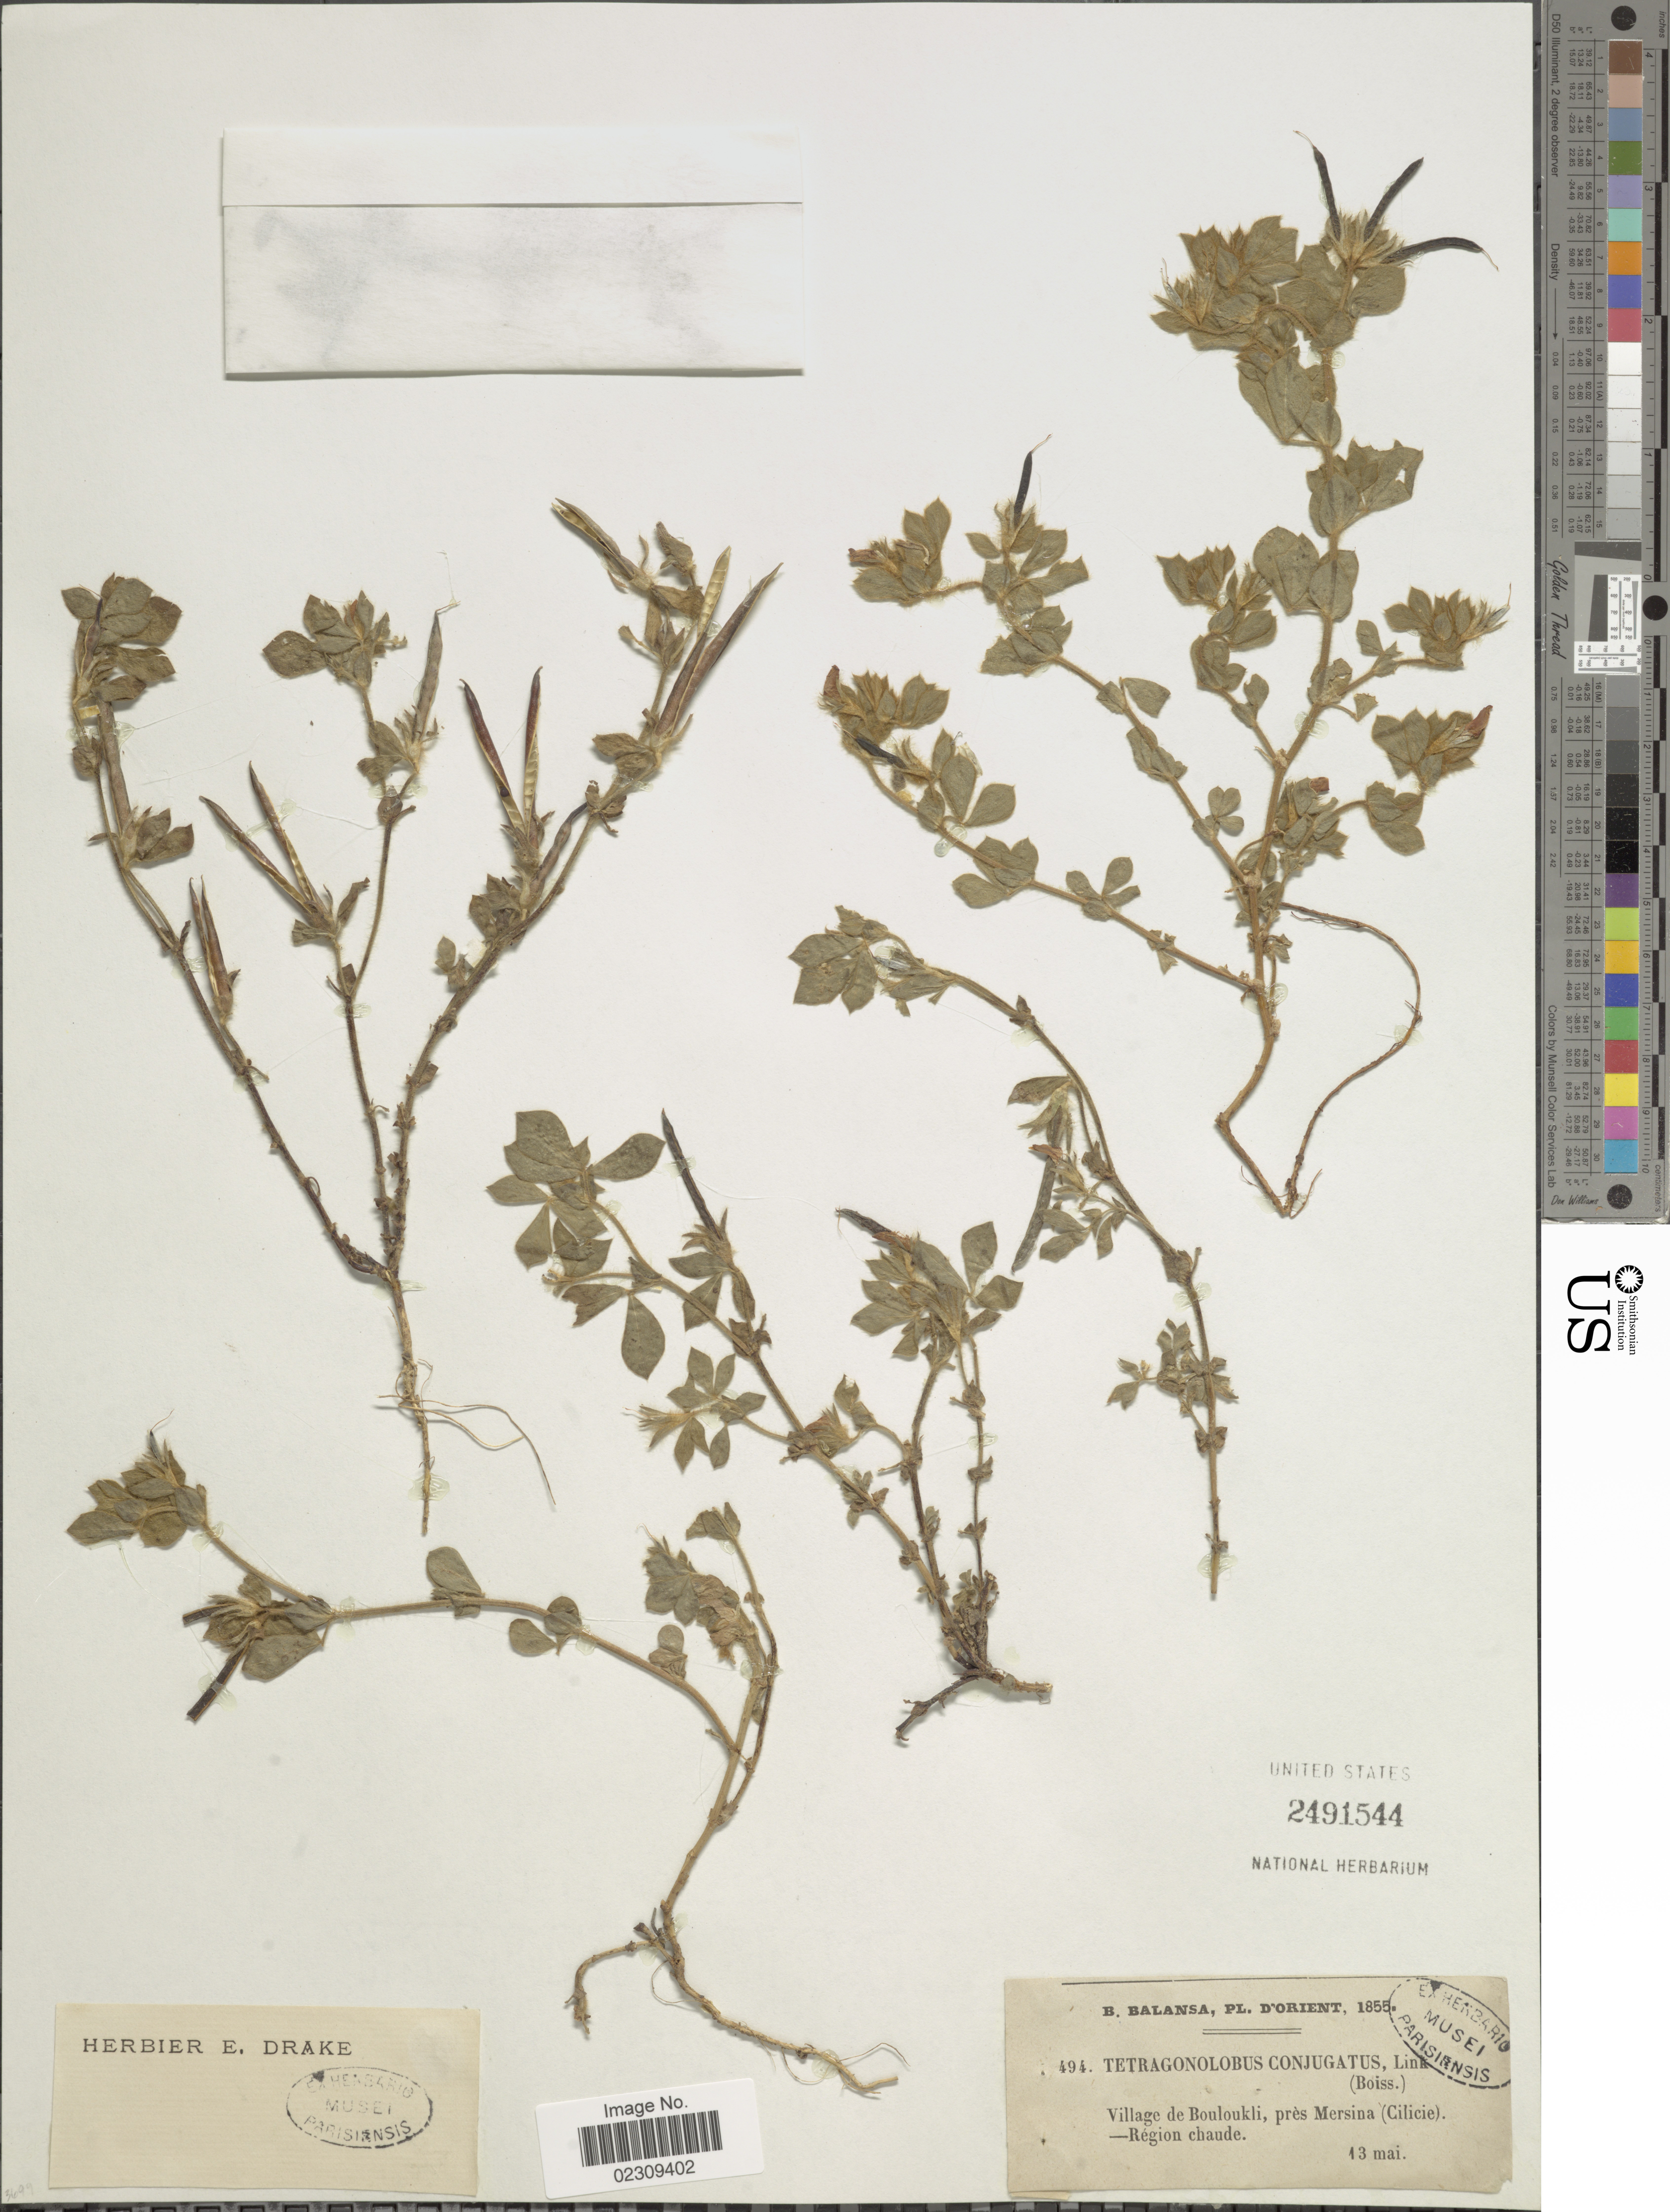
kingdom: Plantae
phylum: Tracheophyta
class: Magnoliopsida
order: Fabales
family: Fabaceae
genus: Tetragonolobus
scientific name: Tetragonolobus conjugatus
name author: (L.) Link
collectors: B. Balansa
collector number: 494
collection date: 1855-05-13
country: Turkey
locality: Orient, Village de Bouloukli, pres Mersina (cilicie), Region chaude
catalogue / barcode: US 2491544